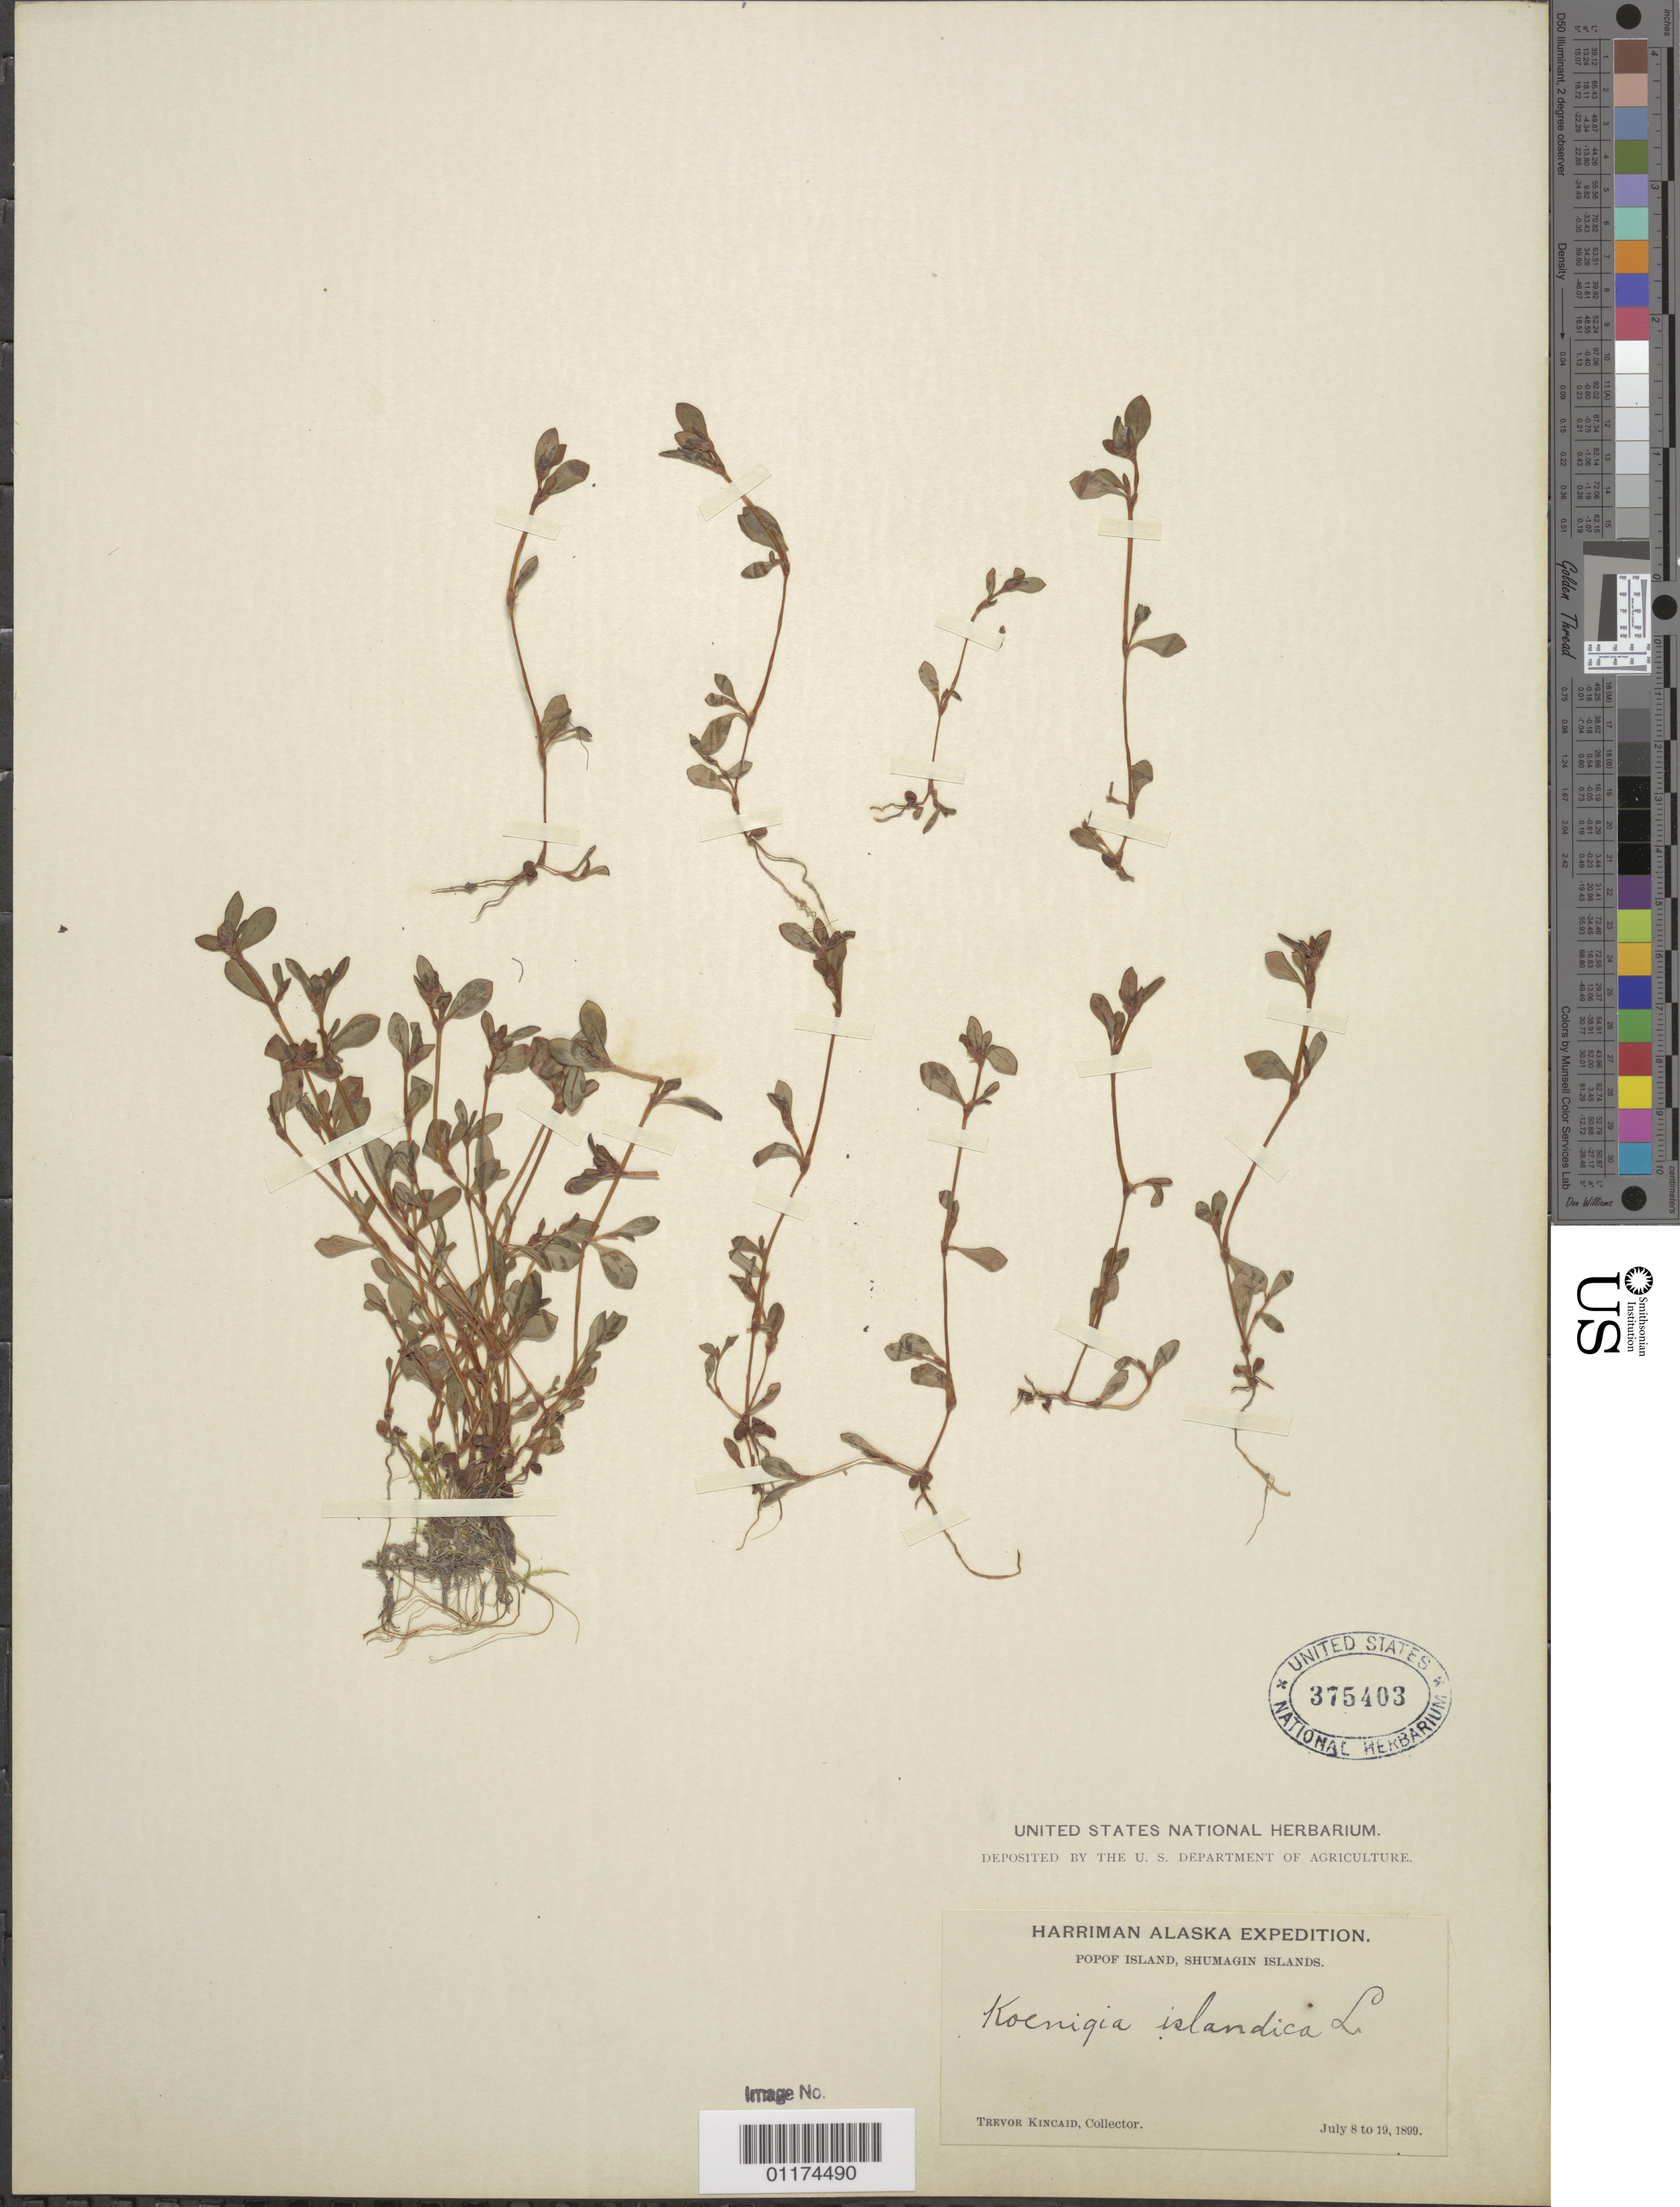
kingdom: Plantae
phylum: Tracheophyta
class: Magnoliopsida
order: Caryophyllales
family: Polygonaceae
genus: Koenigia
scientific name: Koenigia islandica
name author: L.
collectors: T. C. Kincaid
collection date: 1899-07-08/1899-07-19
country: United States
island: Popof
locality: Popof Island, Shumagin Islands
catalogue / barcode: US 375403